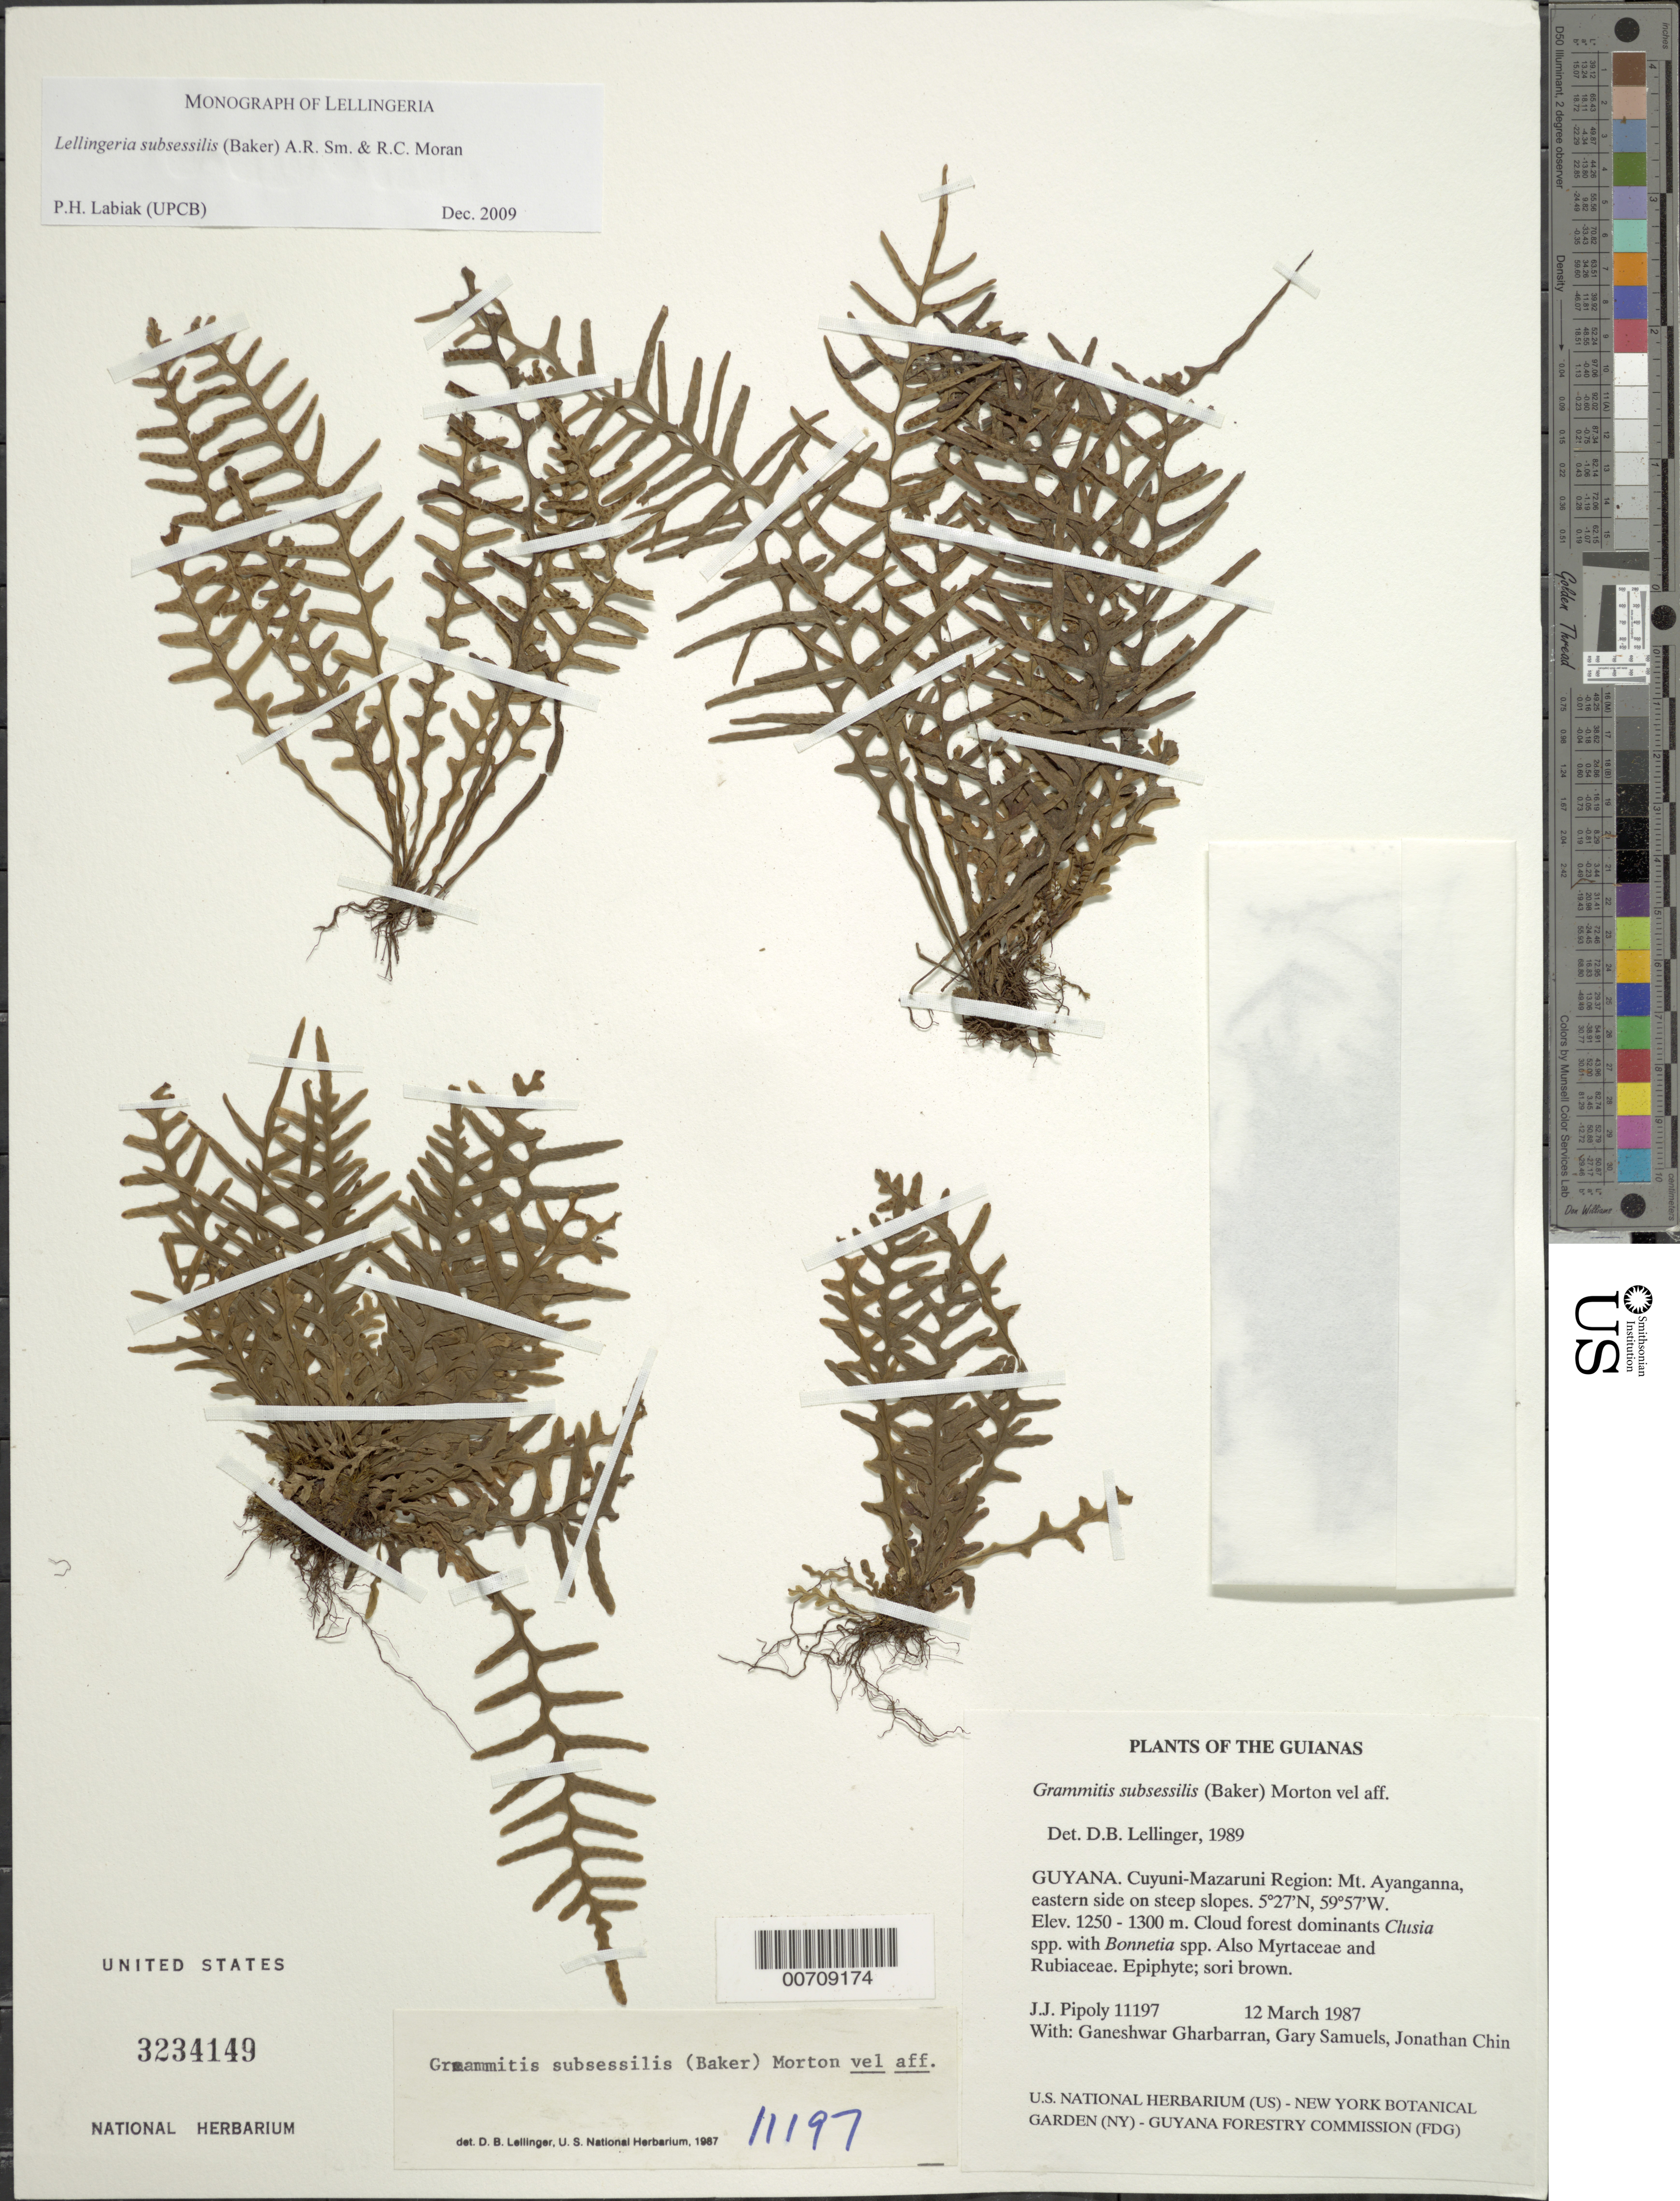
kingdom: Plantae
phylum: Tracheophyta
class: Polypodiopsida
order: Polypodiales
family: Polypodiaceae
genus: Lellingeria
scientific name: Lellingeria subsessilis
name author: (Baker) A.R. Sm. & R.C. Moran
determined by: Labiak, P. H.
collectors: J. J. Pipoly, G. Gharbarran, G. Samuels & J. Chin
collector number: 11197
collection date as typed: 12 March 1987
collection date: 1987-03-12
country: Guyana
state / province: Cuyuni-Mazaruni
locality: Mt. Ayanganna, eastern side on steep slopes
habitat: Cloud forest dominants Clusia spp. with Bonnetia spp. Also Myrtaceae and Rubiaceae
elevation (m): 1250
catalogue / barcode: US 3234149